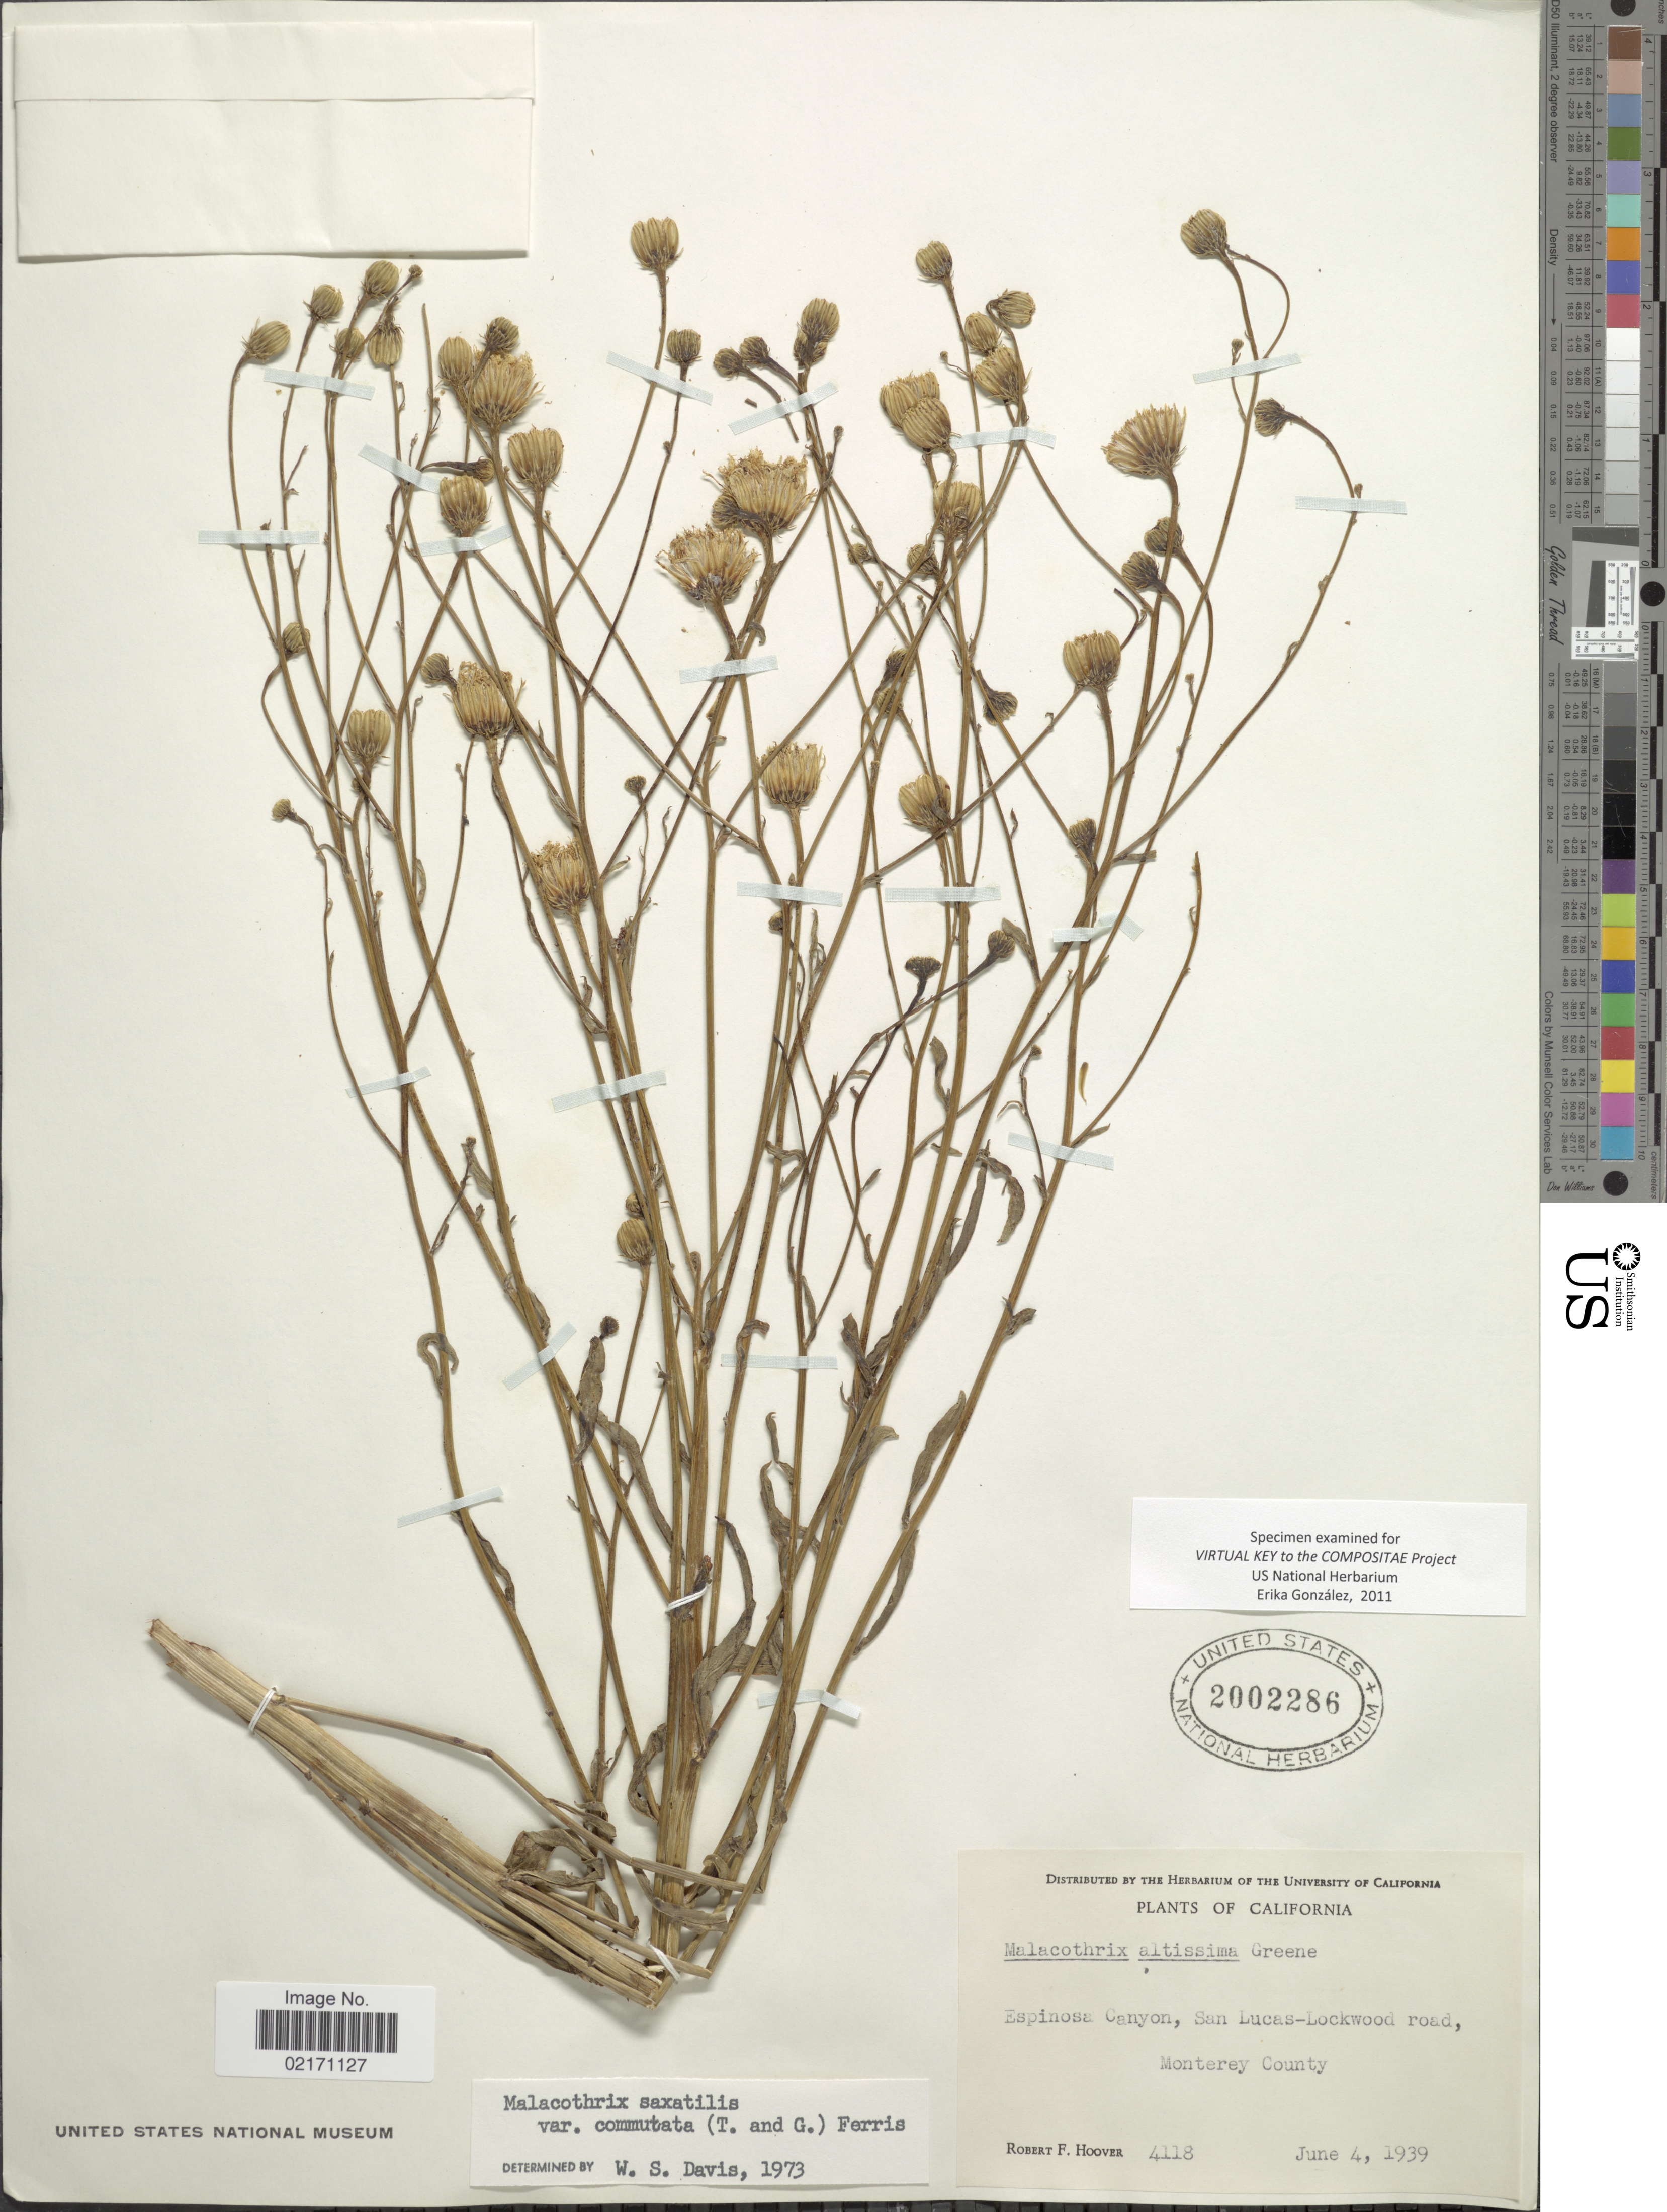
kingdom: Plantae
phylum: Tracheophyta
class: Magnoliopsida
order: Asterales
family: Asteraceae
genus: Malacothrix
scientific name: Malacothrix saxatilis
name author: Torr. & A. Gray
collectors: R. F. Hoover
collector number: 4118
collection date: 1939-06-04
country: United States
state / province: California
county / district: Monterey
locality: Espinosa Canyon, San Lucas-Lockwood road, Monterey County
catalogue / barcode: US 2002286